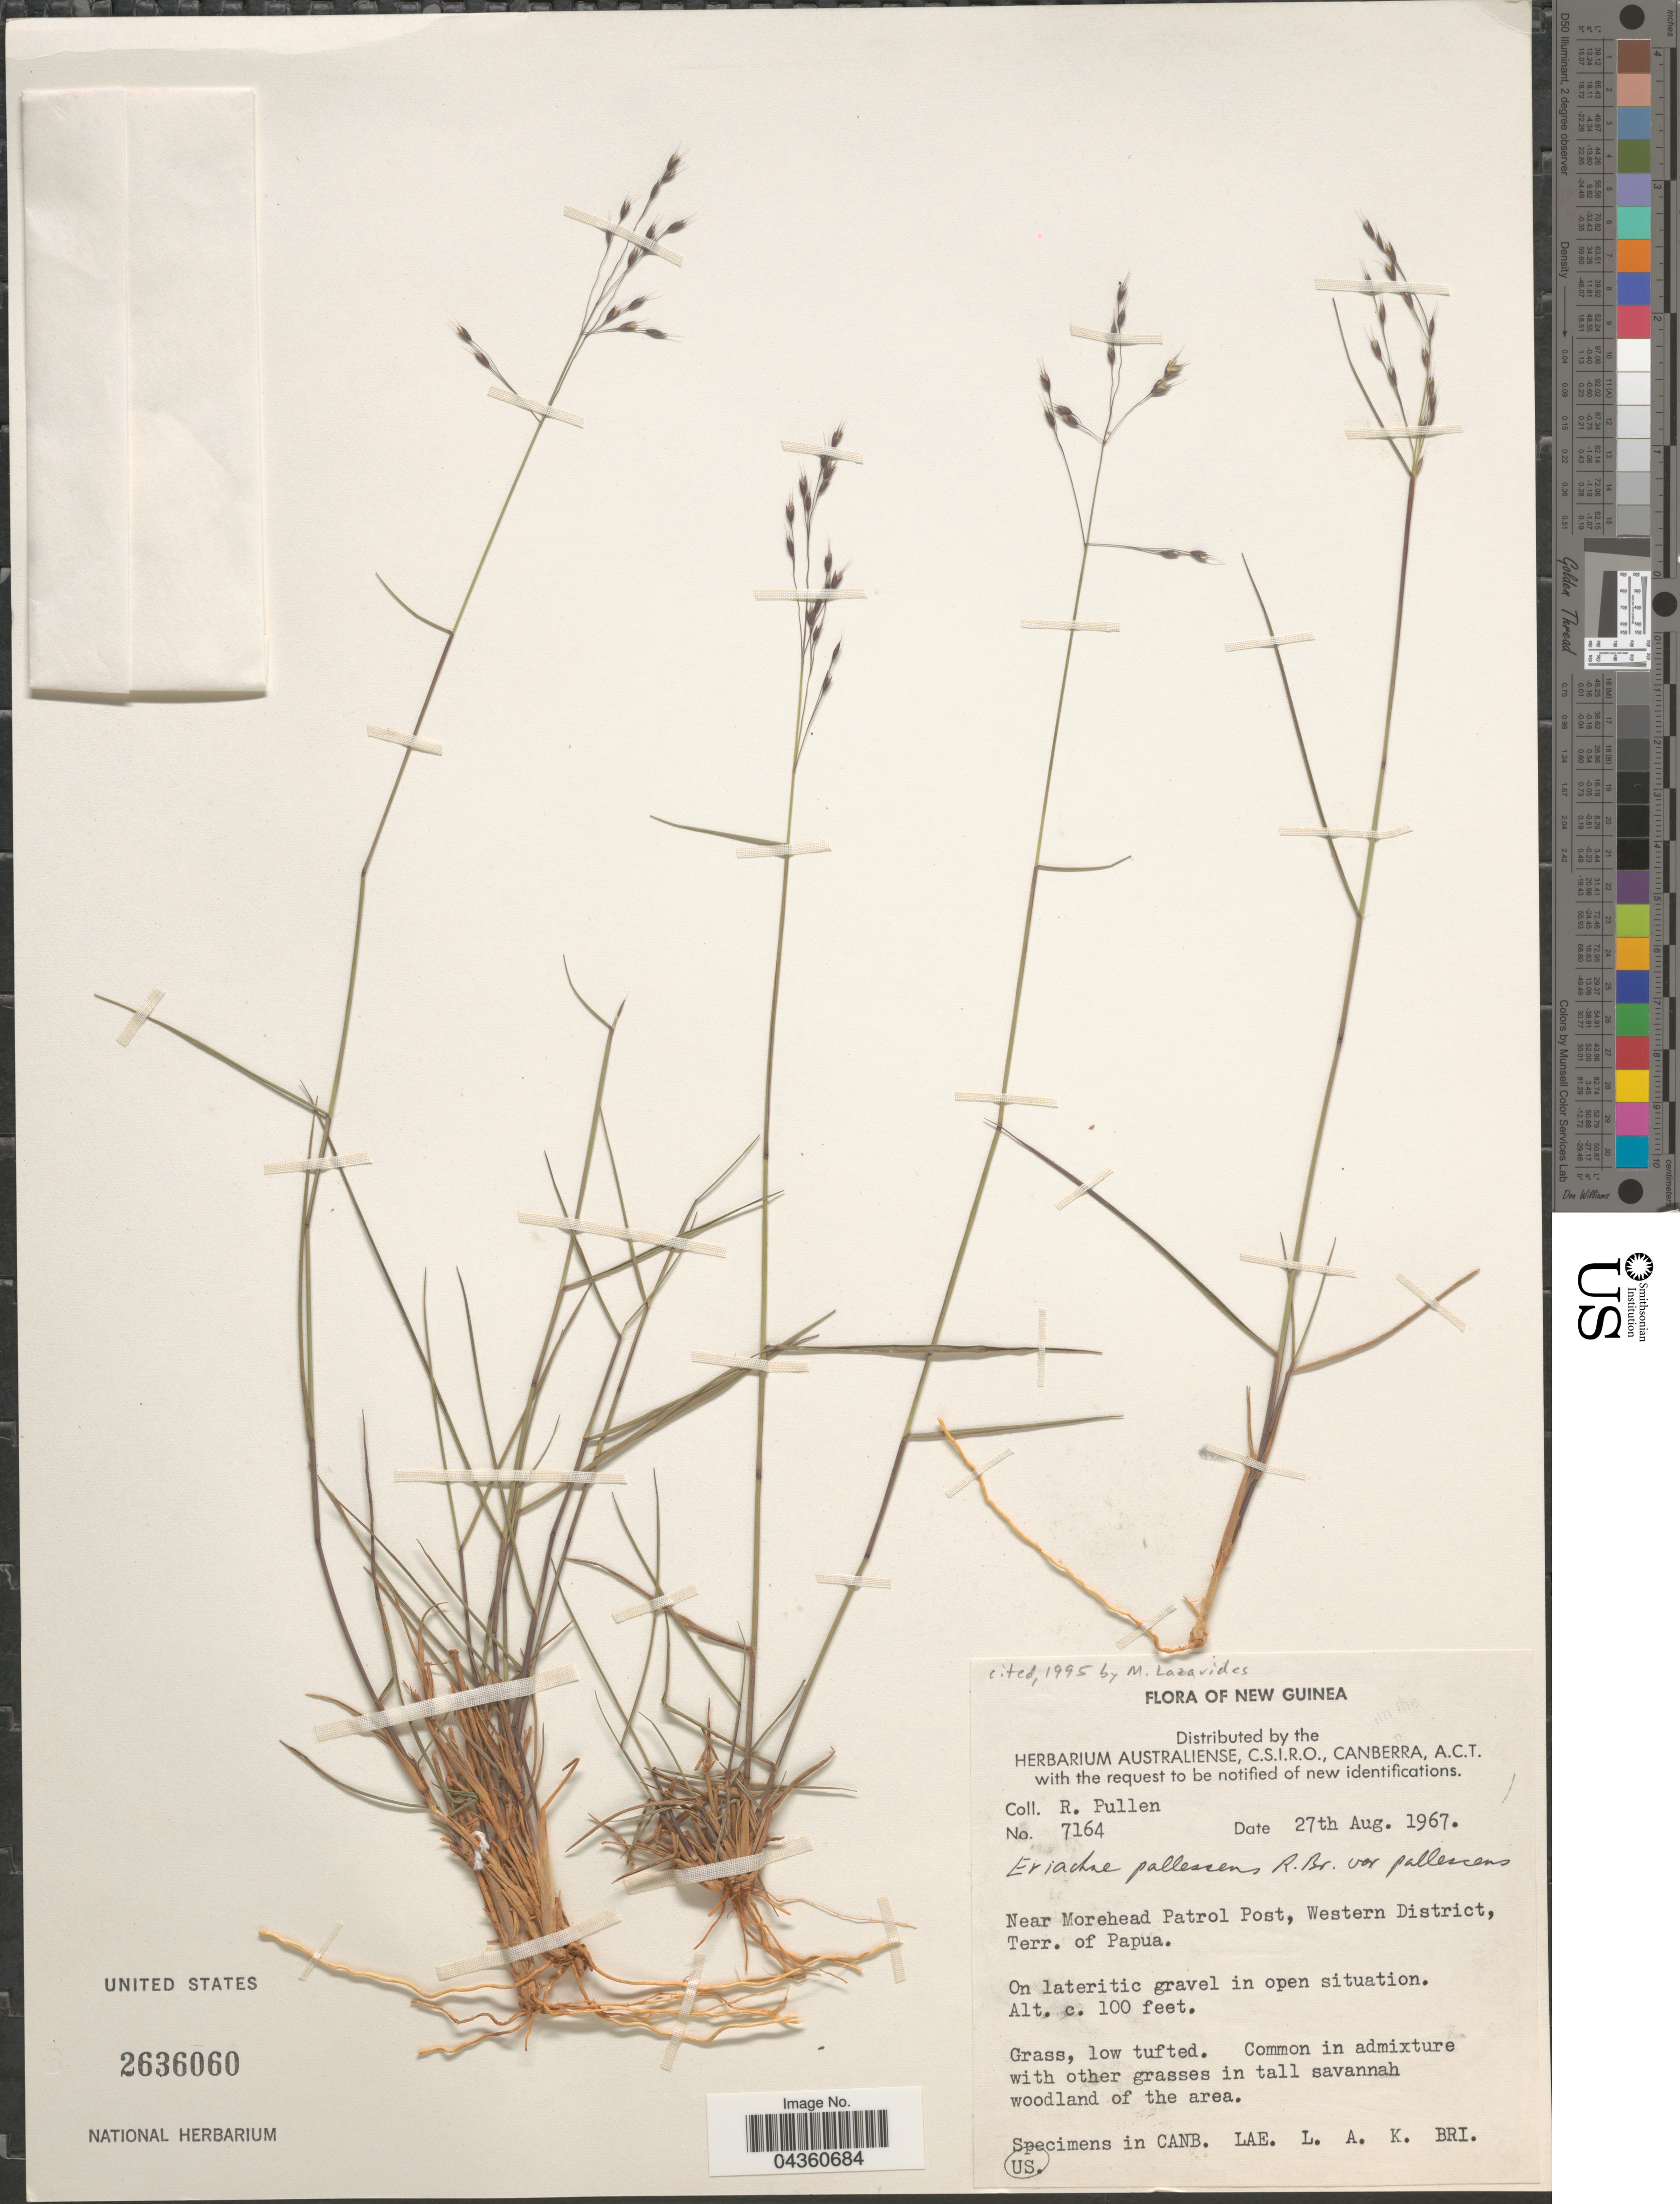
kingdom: Plantae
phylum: Tracheophyta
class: Liliopsida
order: Poales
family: Poaceae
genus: Eriachne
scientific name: Eriachne pallescens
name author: R. Br.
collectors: R. Pullen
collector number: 7164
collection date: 1967-08-27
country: Papua New Guinea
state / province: Manus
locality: New Guinea. Near Morehead Patrol Post, Western District, Terr. of Papua.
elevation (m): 30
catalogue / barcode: US 2636060